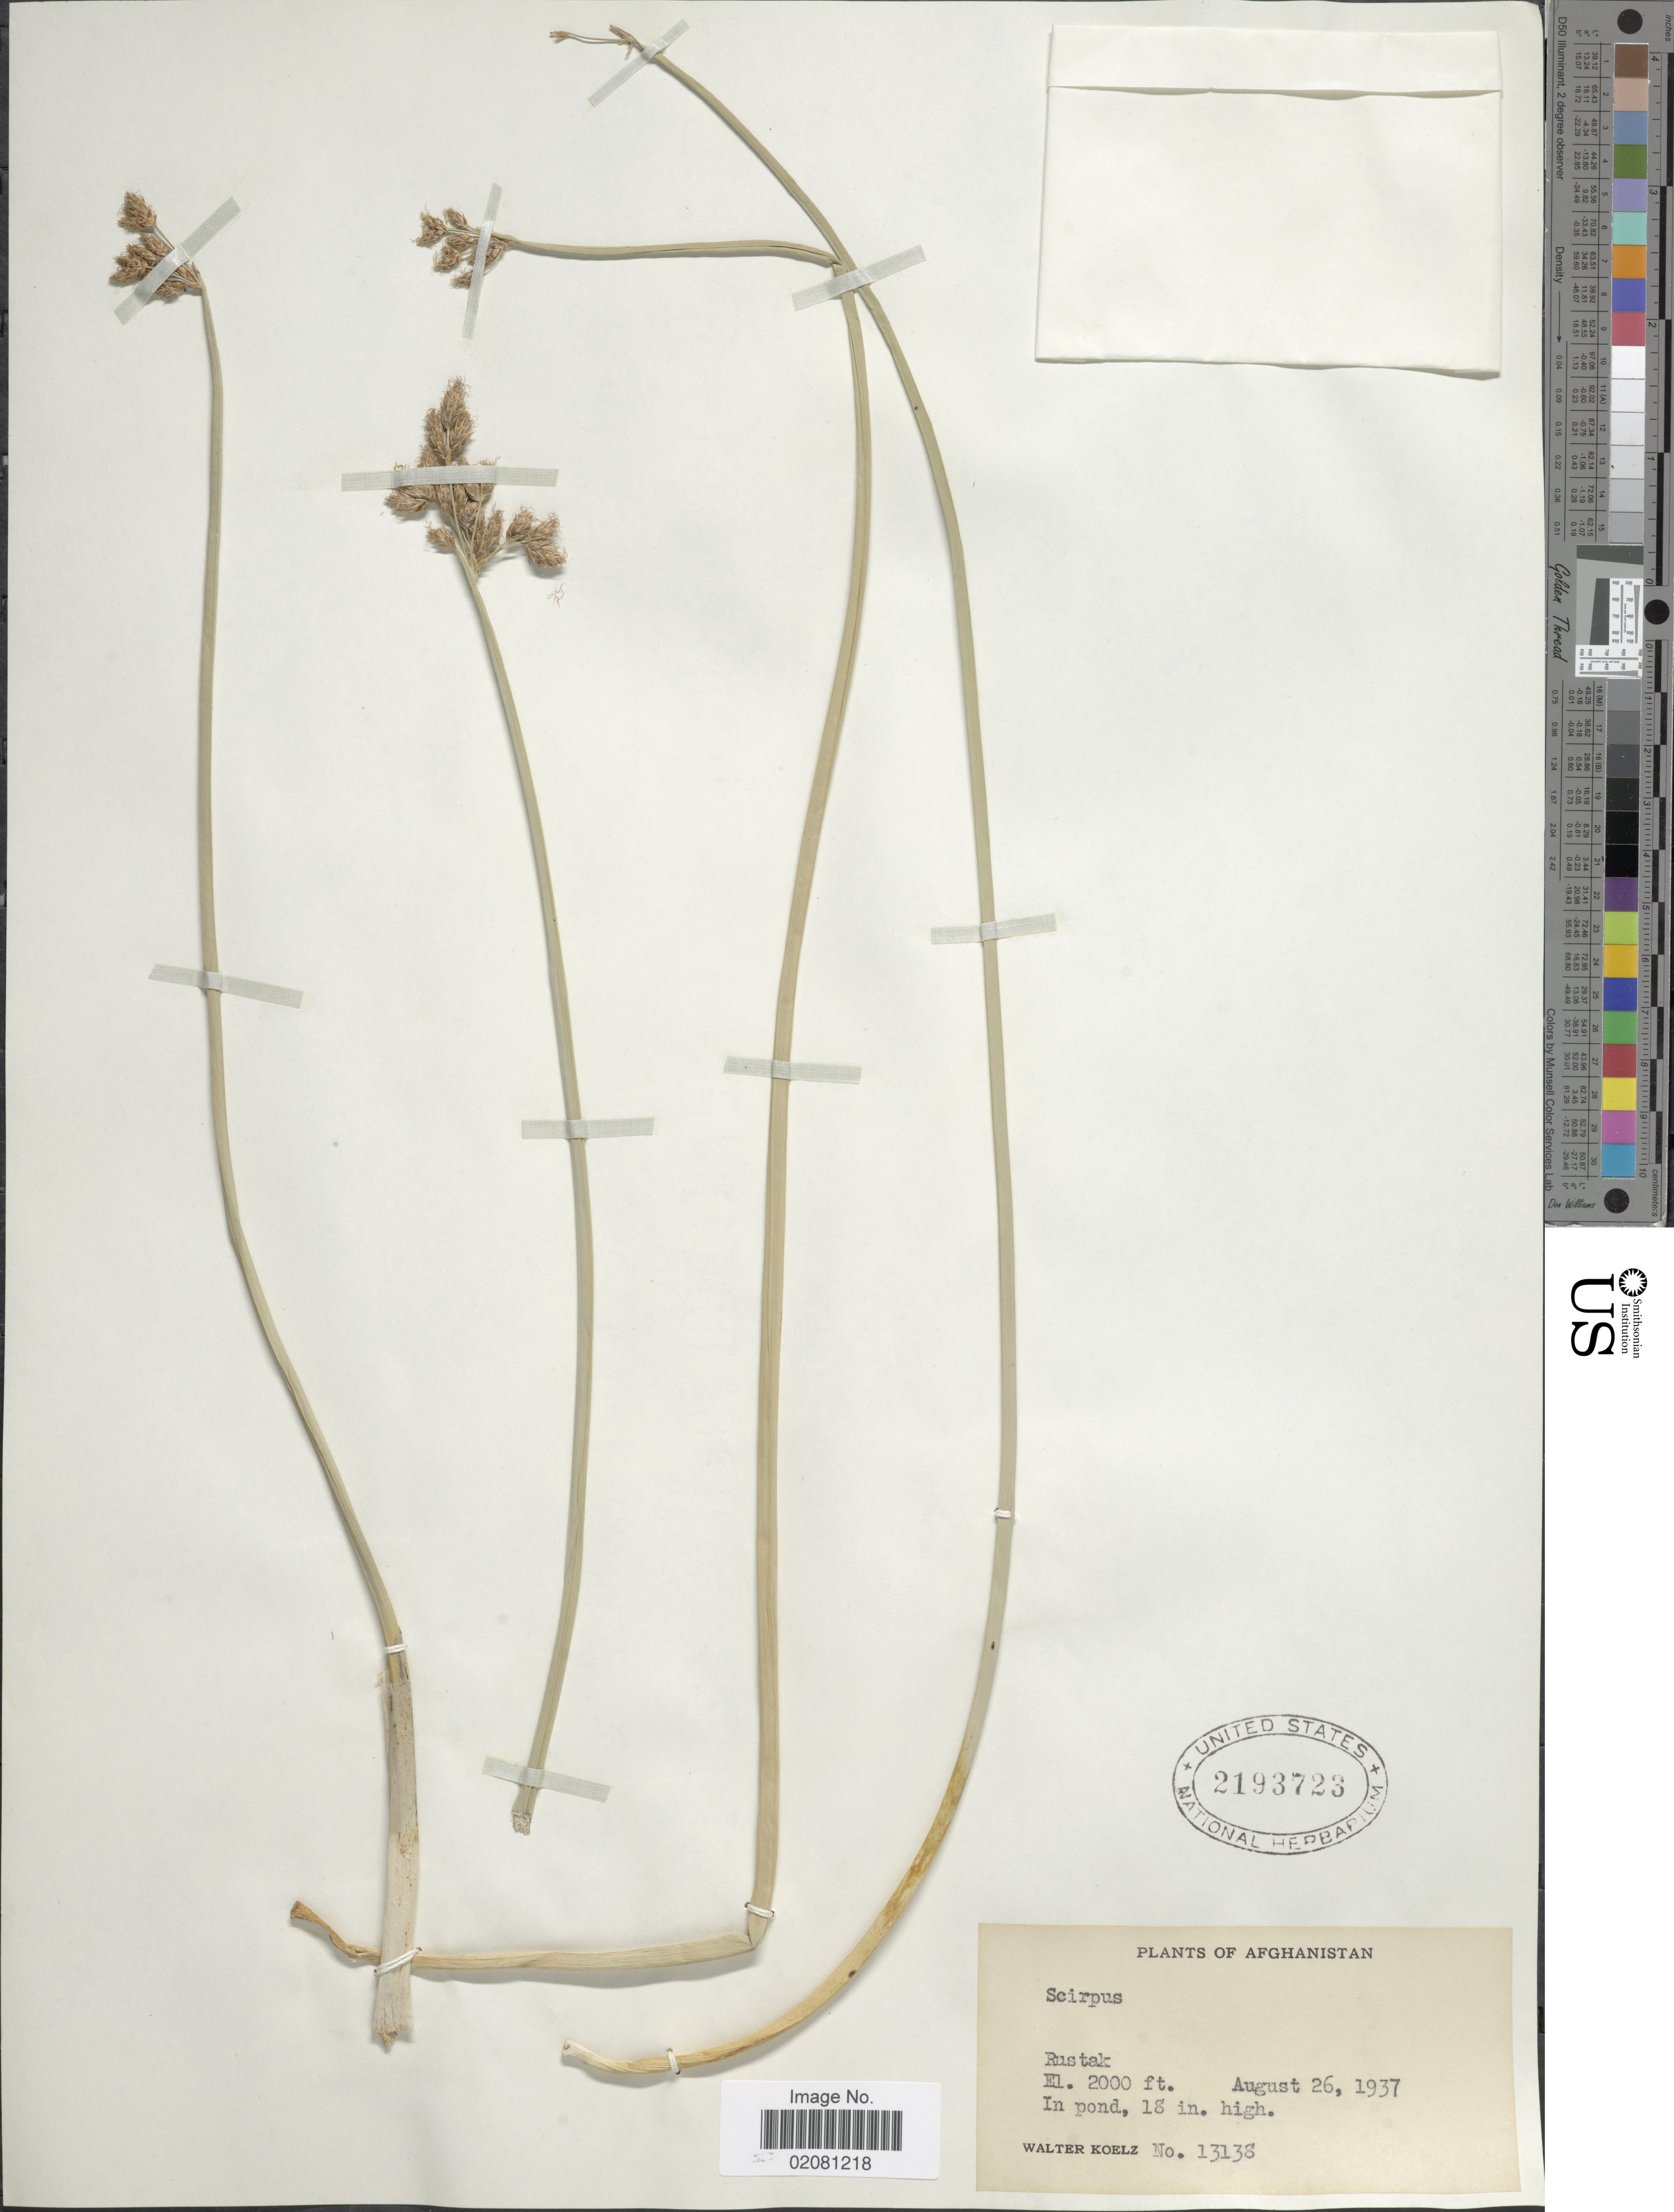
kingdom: Plantae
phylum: Tracheophyta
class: Liliopsida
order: Poales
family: Cyperaceae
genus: Schoenoplectus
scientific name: Schoenoplectus sp.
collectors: W. N. Koelz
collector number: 13138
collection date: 1937-08-26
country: Afghanistan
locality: Rustak, in pond.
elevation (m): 610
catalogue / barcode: US 2193723